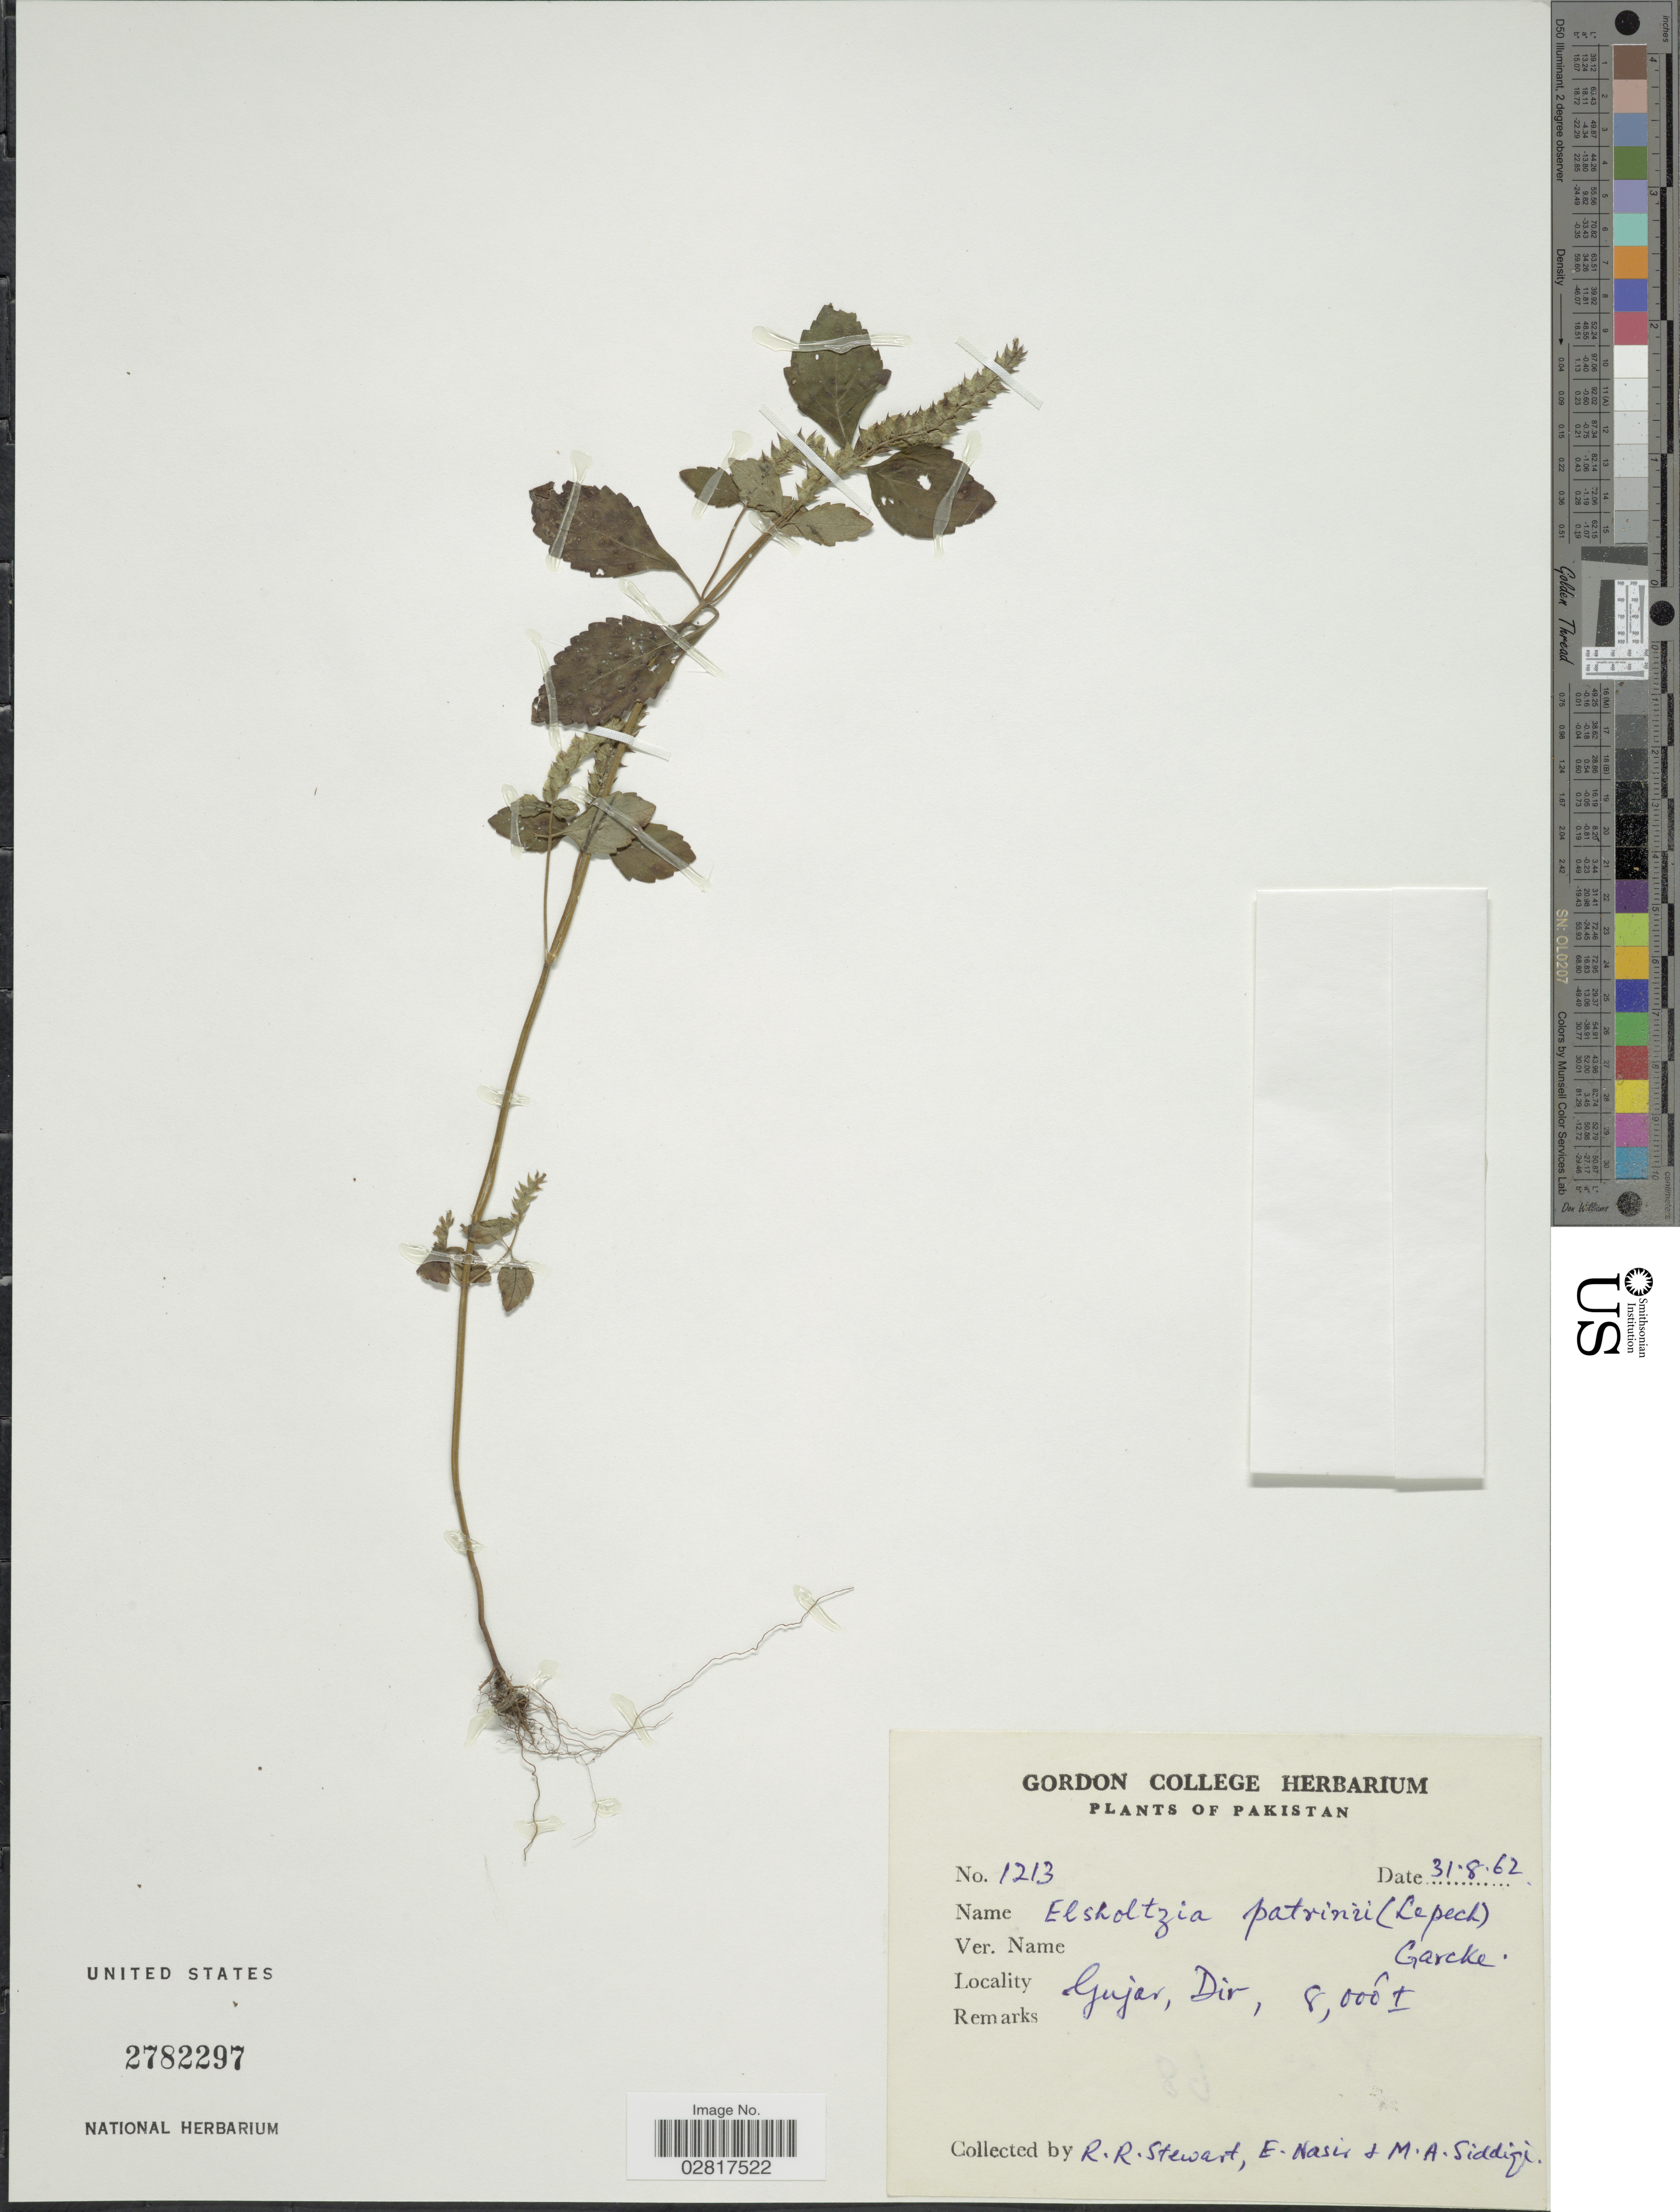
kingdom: Plantae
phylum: Tracheophyta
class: Magnoliopsida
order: Lamiales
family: Lamiaceae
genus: Elsholtzia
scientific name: Elsholtzia patrinii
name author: (Lepech.) Garcke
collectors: R. R. Stewart, E. Nasir & M. Siddiqi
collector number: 1213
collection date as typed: Transcribed d/m/y: 31/8/62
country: Pakistan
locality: Gujar, Dir.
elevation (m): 2438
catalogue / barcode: US 2782297